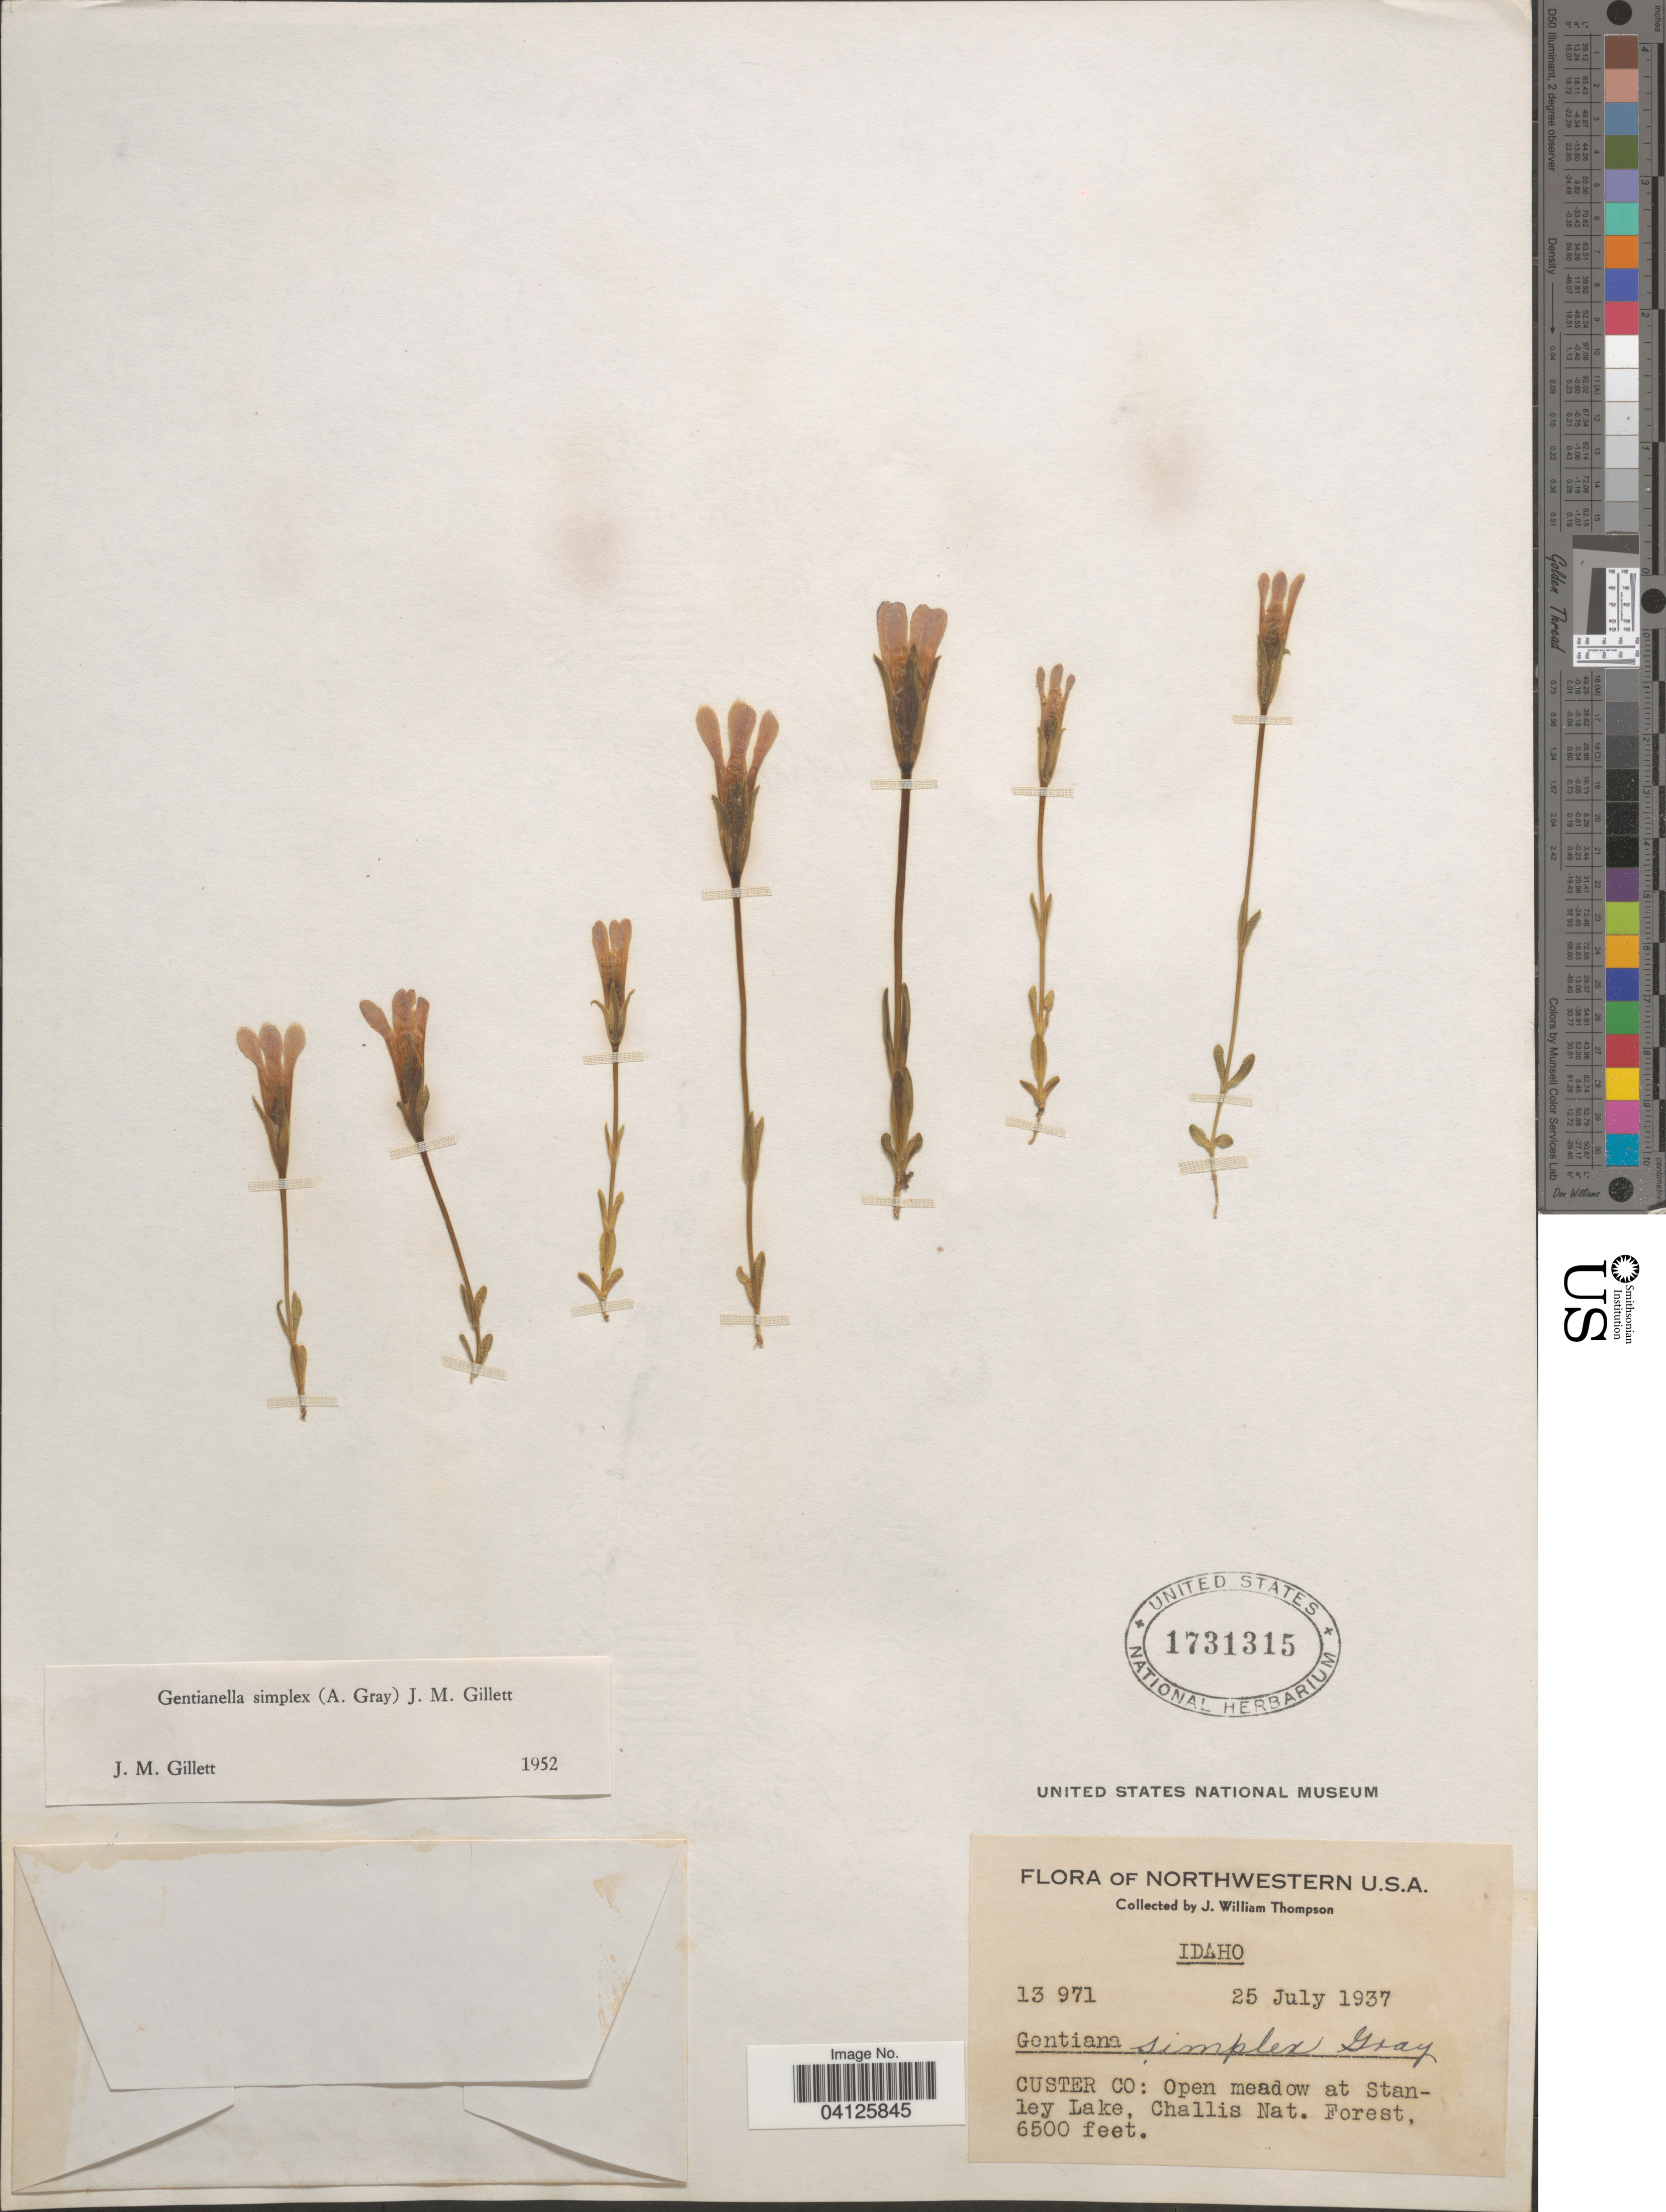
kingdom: Plantae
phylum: Tracheophyta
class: Magnoliopsida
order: Gentianales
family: Gentianaceae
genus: Gentianella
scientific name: Gentianella simplex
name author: (A. Gray) J.M. Gillett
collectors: J. W. Thompson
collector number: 13971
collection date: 1937-07-25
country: United States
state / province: Idaho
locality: Northwestern U.S.A. Custer Co: Open meadow at Stanley Lake, Challis Nat. Forest.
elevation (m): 1981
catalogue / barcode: US 1731315